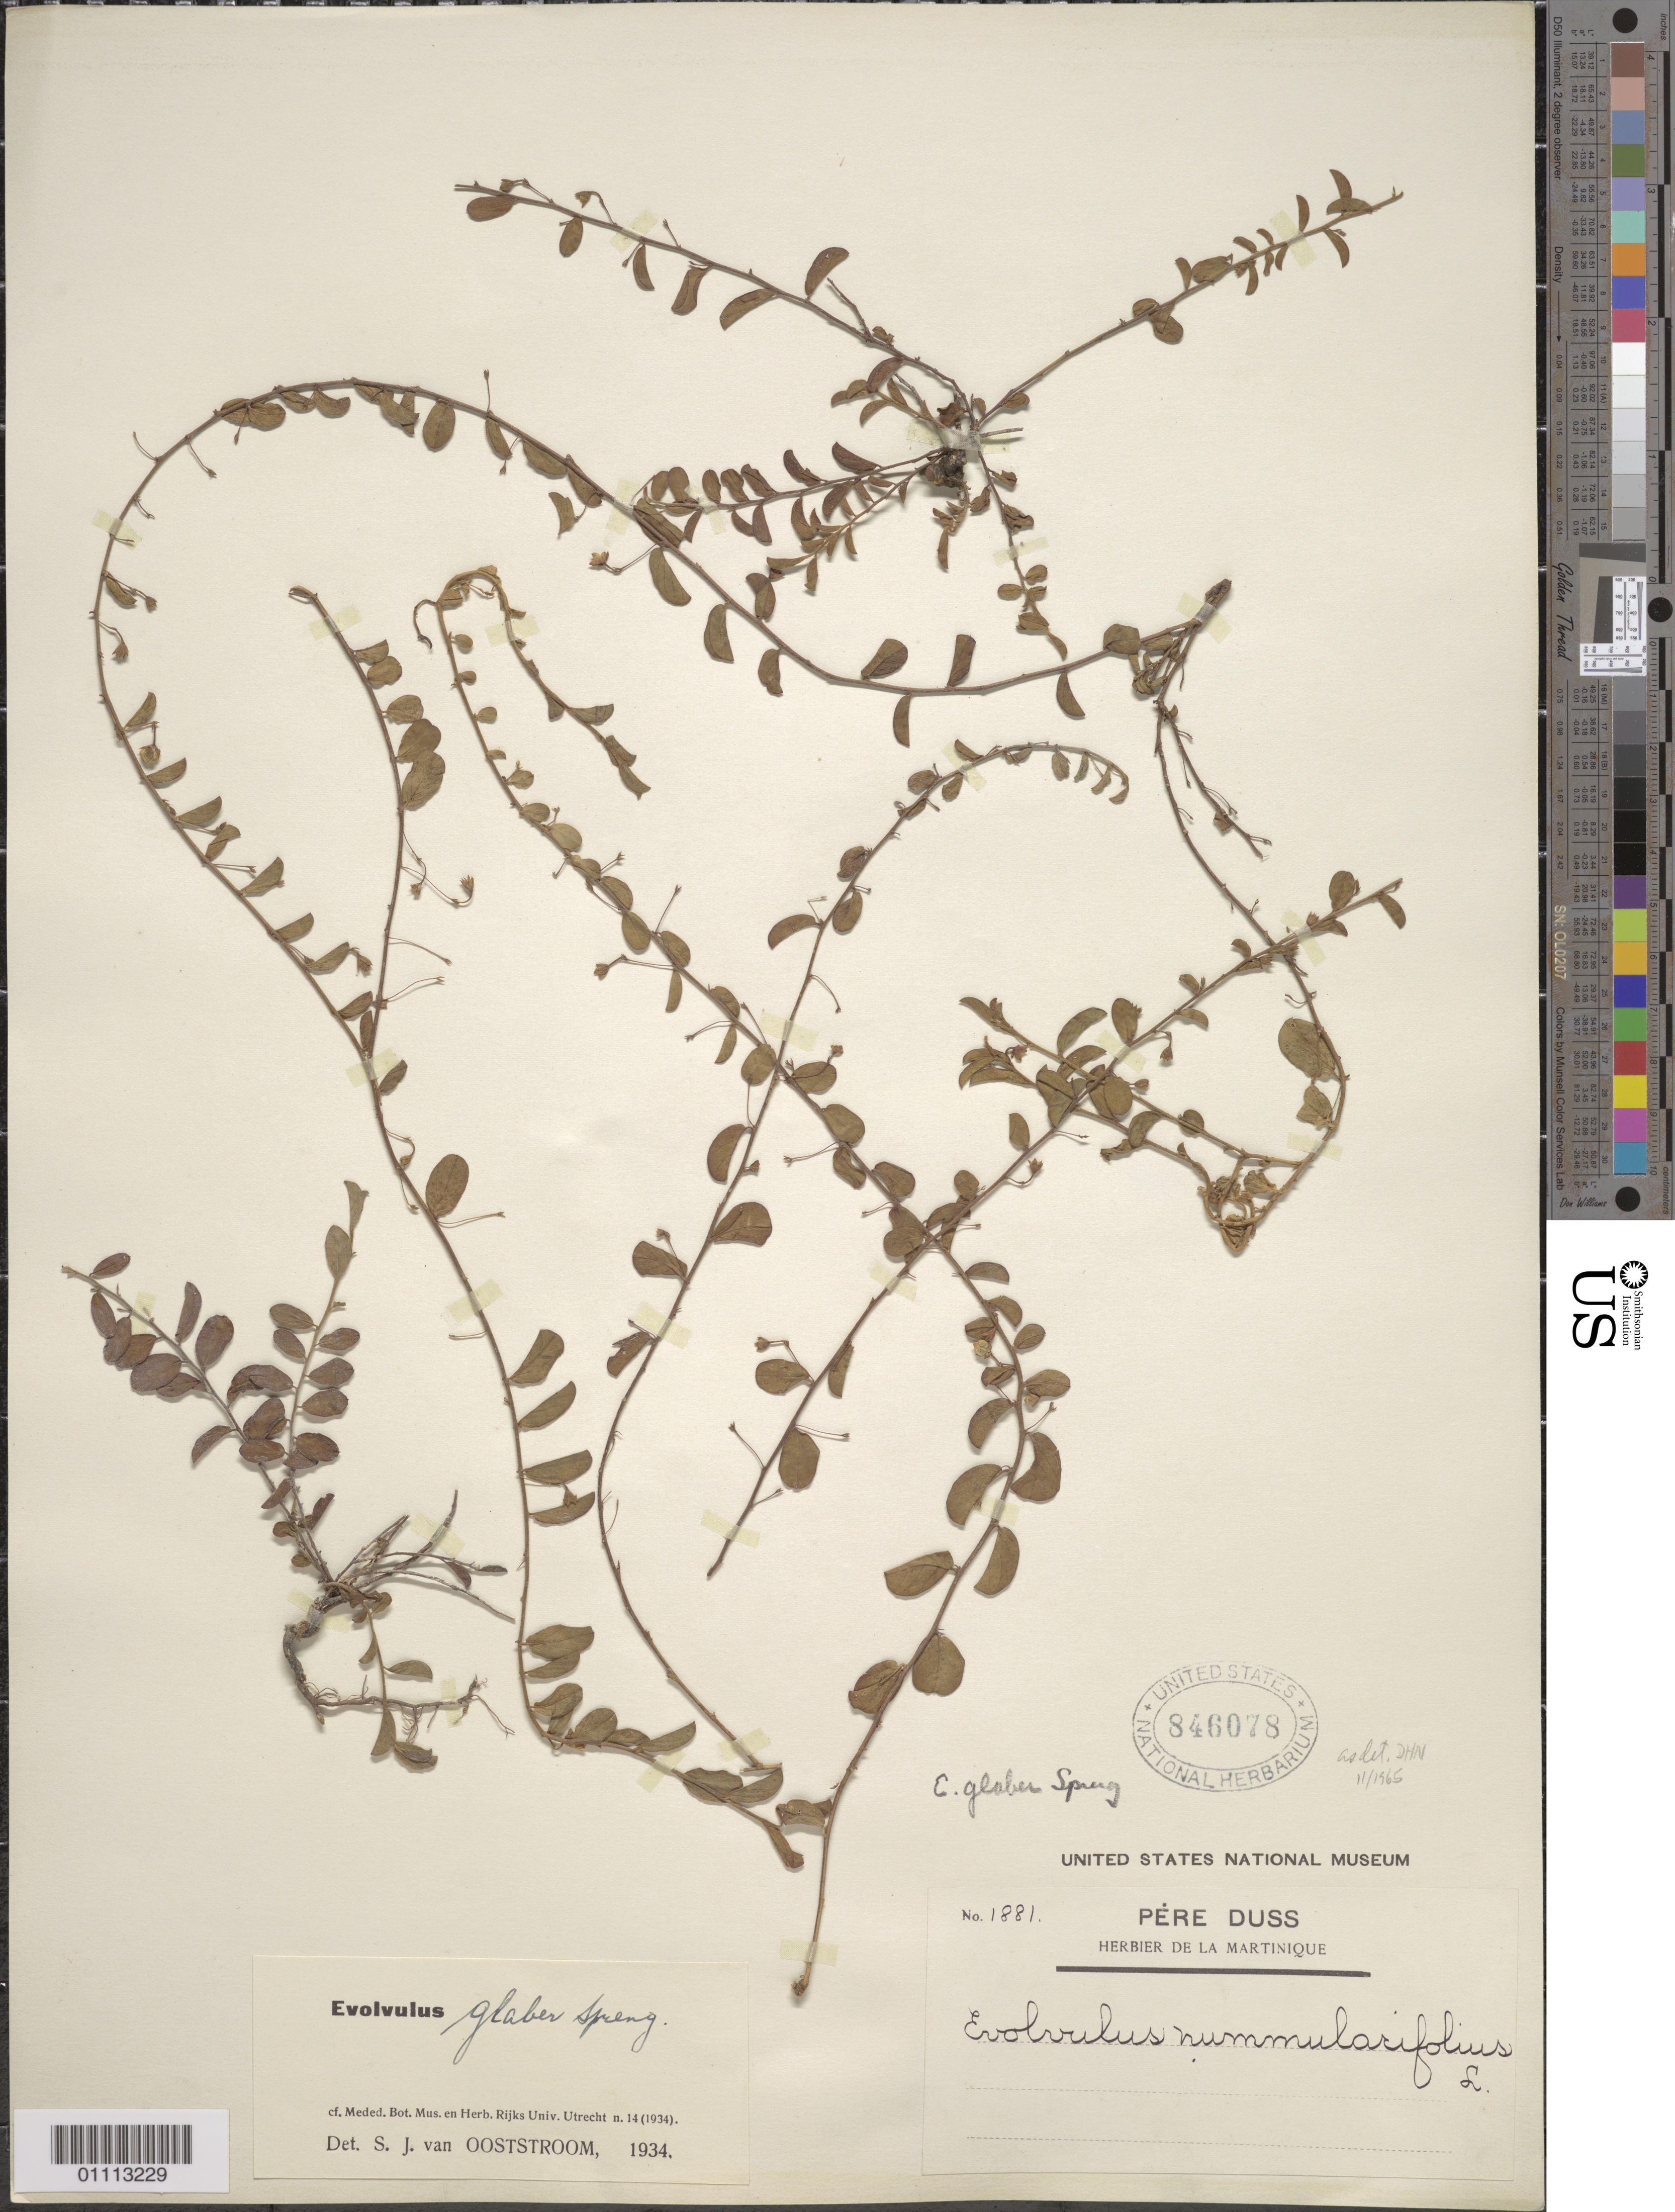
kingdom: Plantae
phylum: Tracheophyta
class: Magnoliopsida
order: Solanales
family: Convolvulaceae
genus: Evolvulus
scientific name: Evolvulus convolvuloides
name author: (Willd. ex Schult.) Stearn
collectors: Père Duss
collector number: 1881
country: Martinique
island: Martinique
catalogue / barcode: US 846078